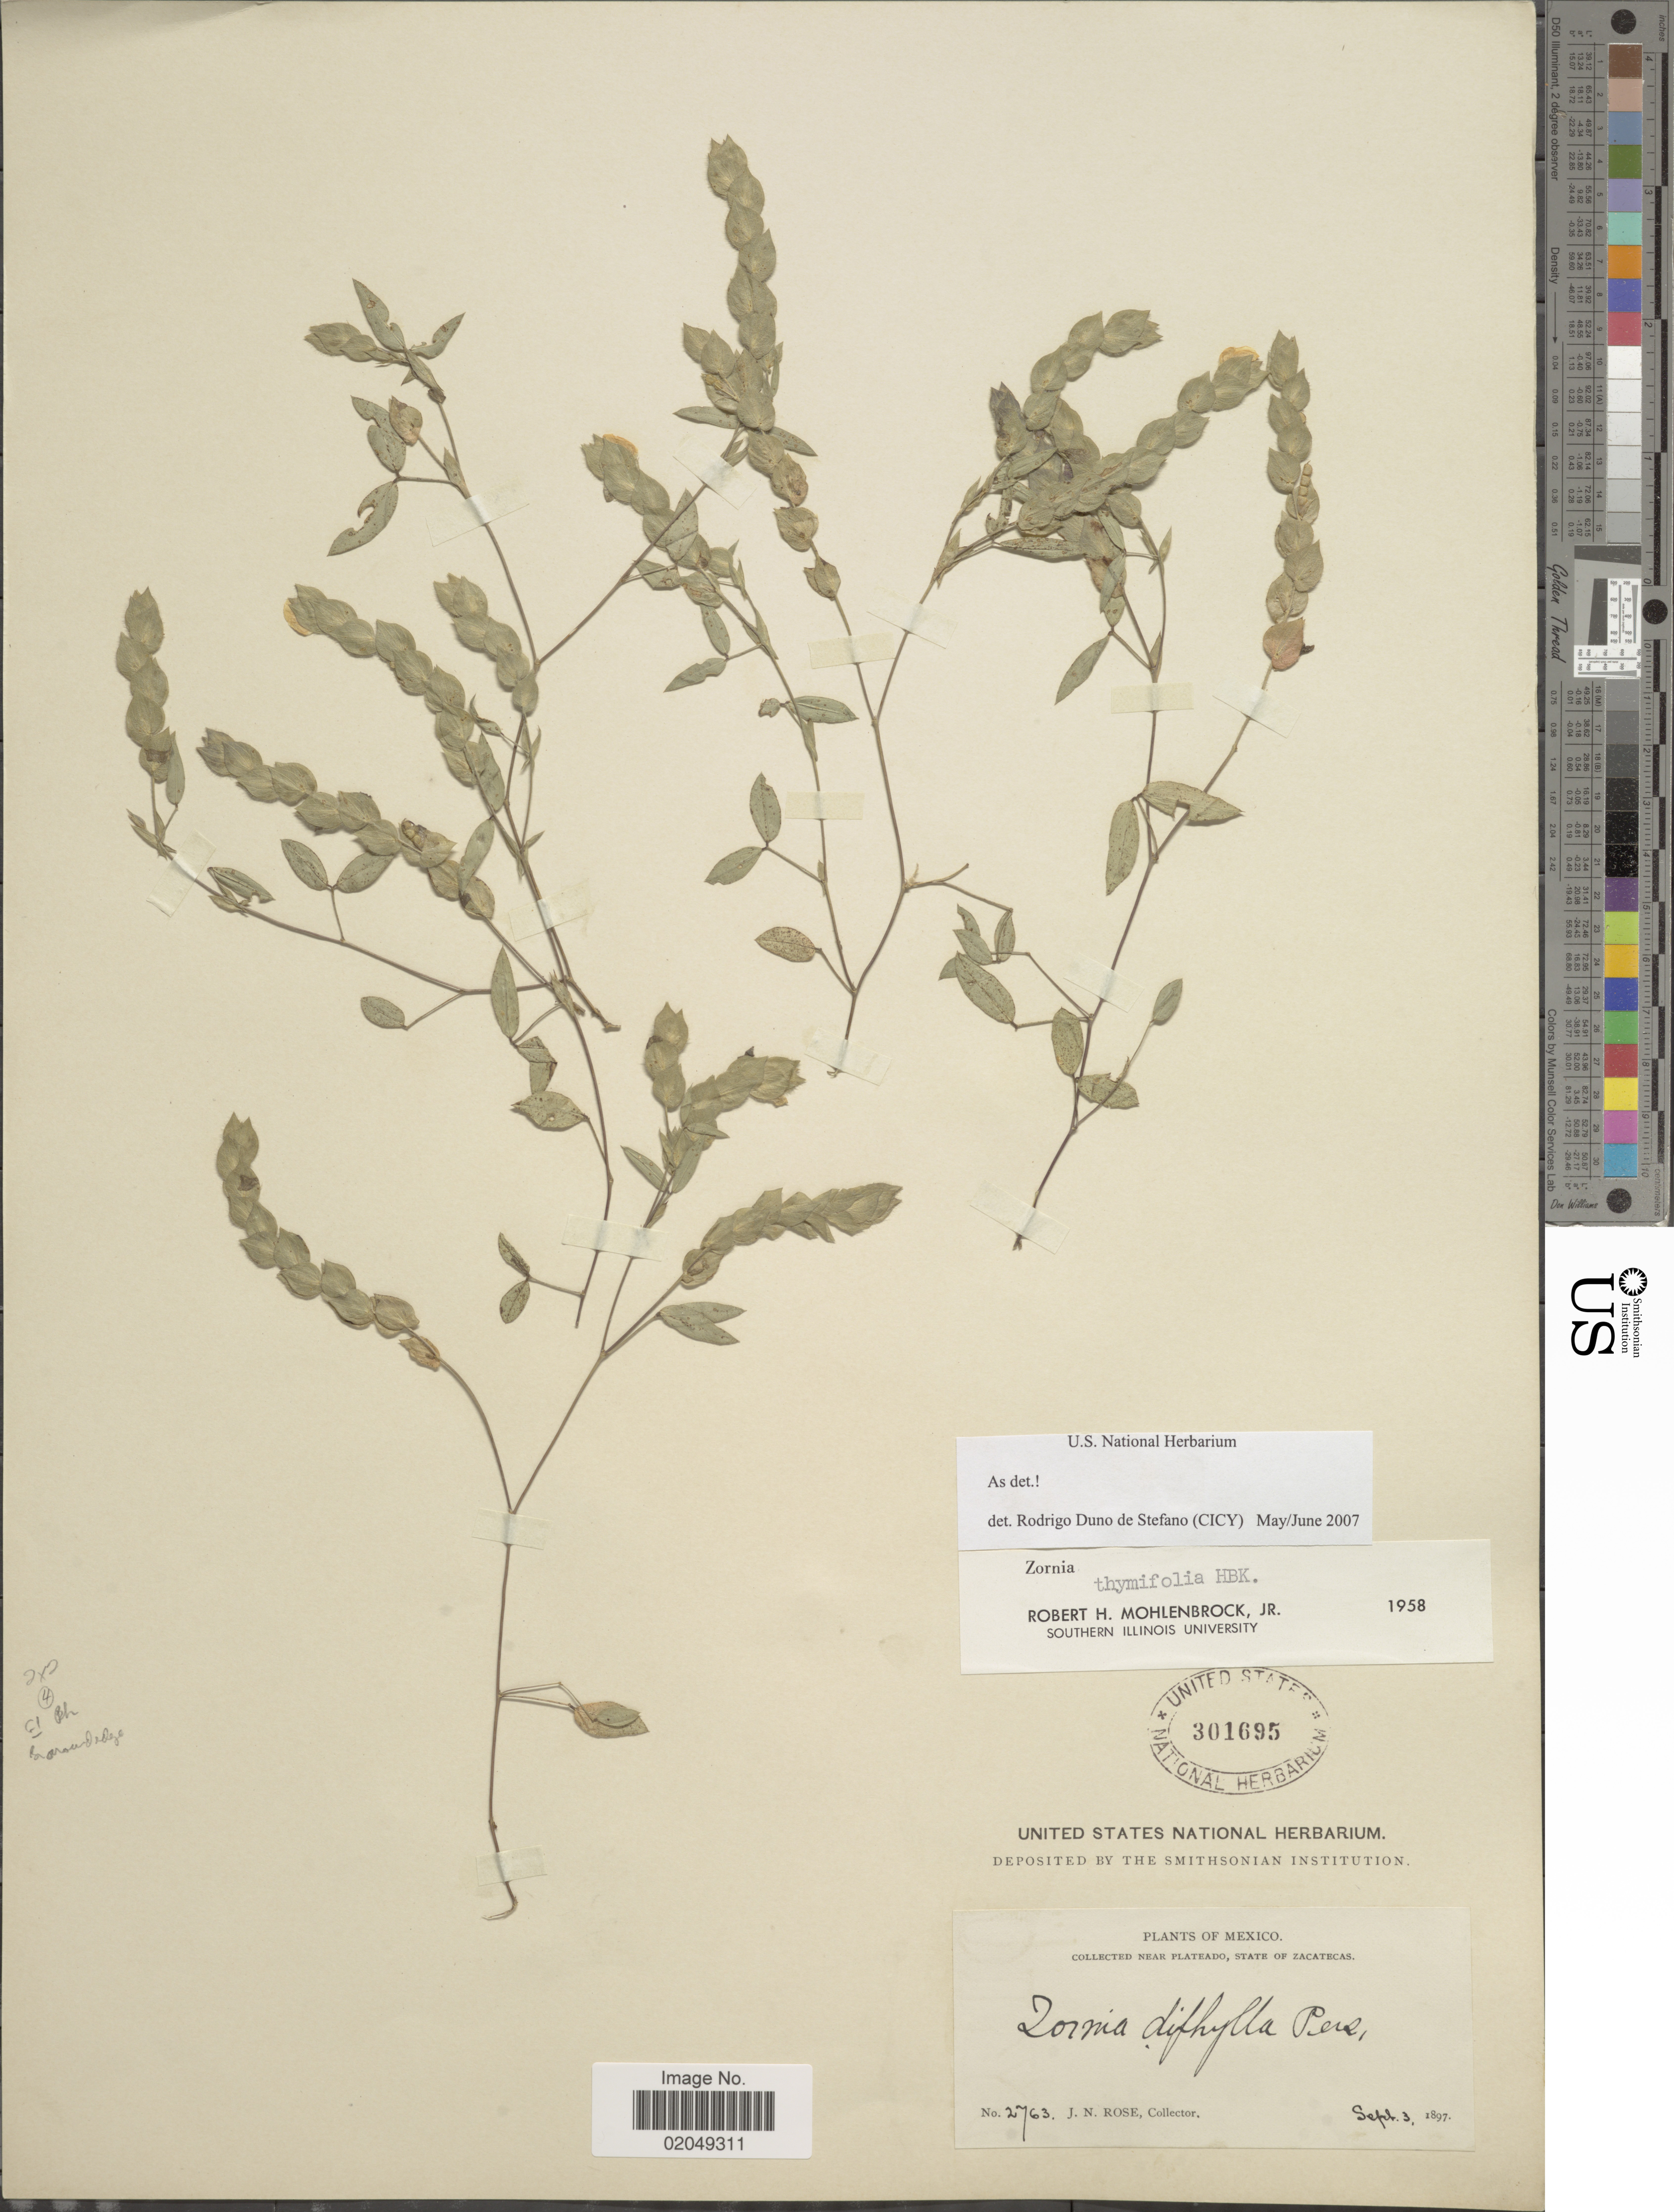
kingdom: Plantae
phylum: Tracheophyta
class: Magnoliopsida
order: Fabales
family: Fabaceae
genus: Zornia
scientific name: Zornia thymifolia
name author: Kunth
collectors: J. N. Rose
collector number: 2763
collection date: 1897-09-03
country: Mexico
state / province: Zacatecas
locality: Near Plateado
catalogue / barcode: US 301695